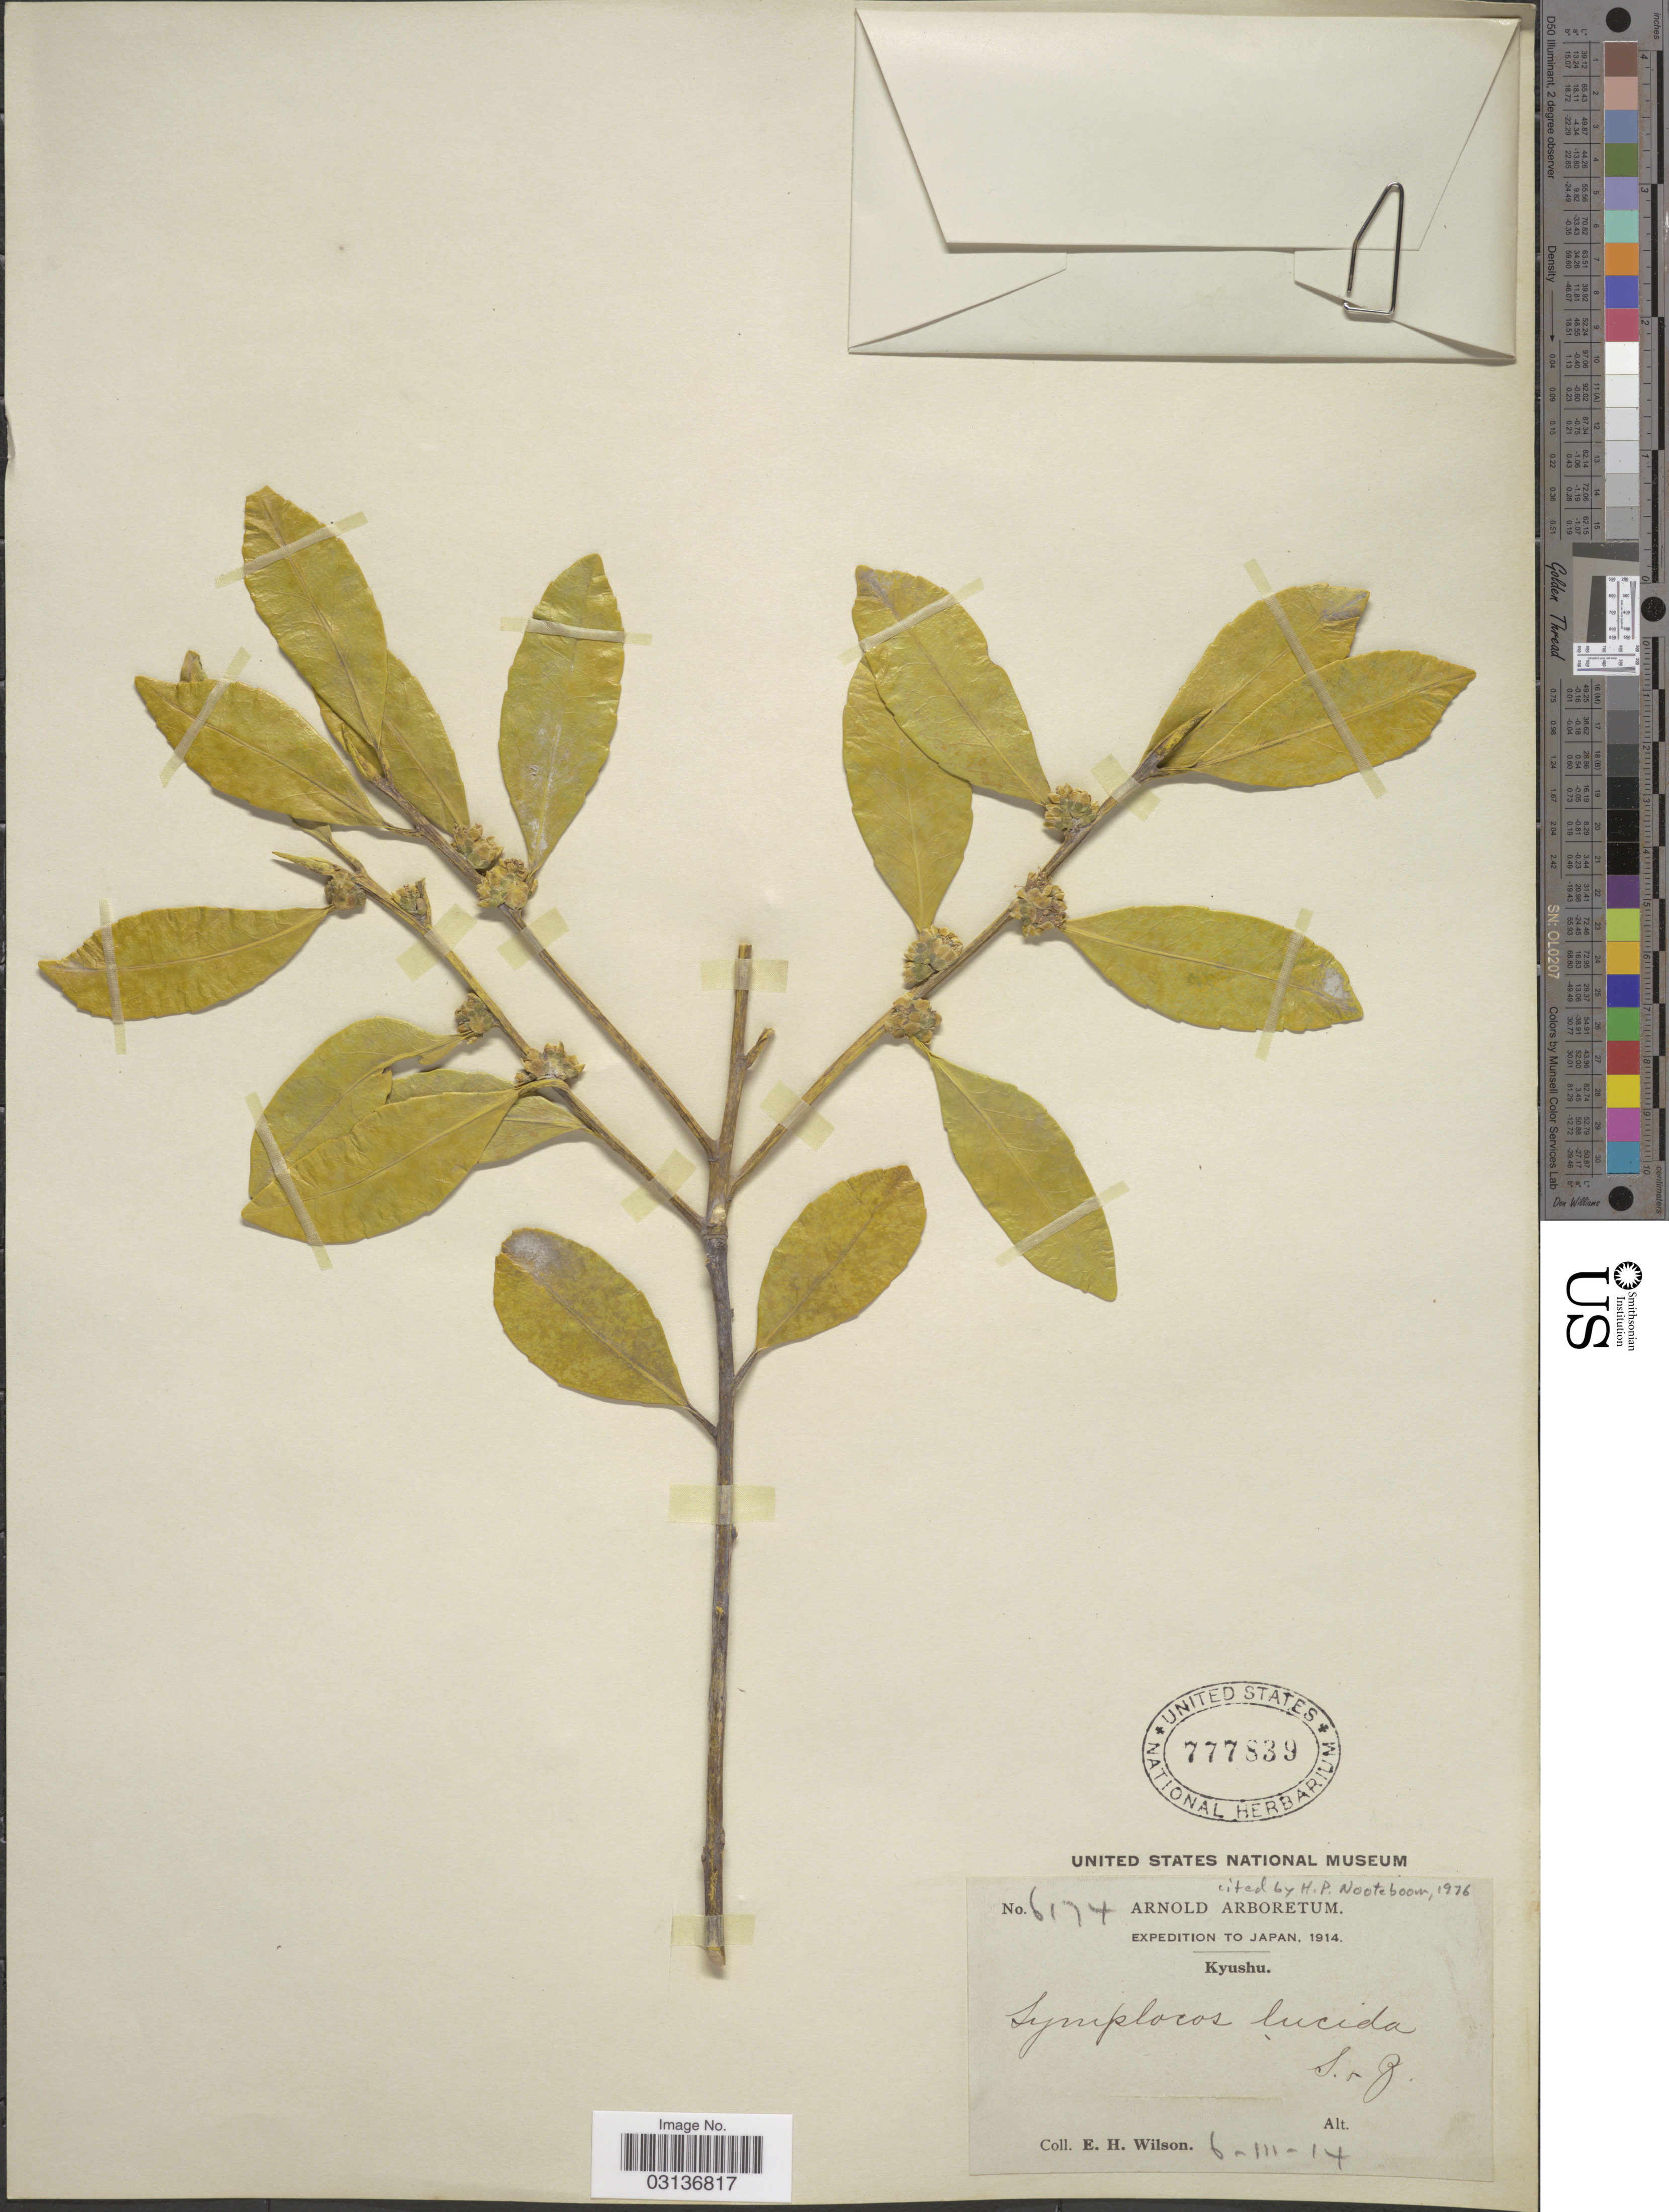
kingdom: Plantae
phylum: Tracheophyta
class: Magnoliopsida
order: Ericales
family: Symplocaceae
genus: Symplocos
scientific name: Symplocos lucida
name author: (Thurb.) Siebold & Zucc.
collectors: E. Wilson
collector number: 6174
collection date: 1914-03-06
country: Japan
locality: Kyushu.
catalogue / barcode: US 777839